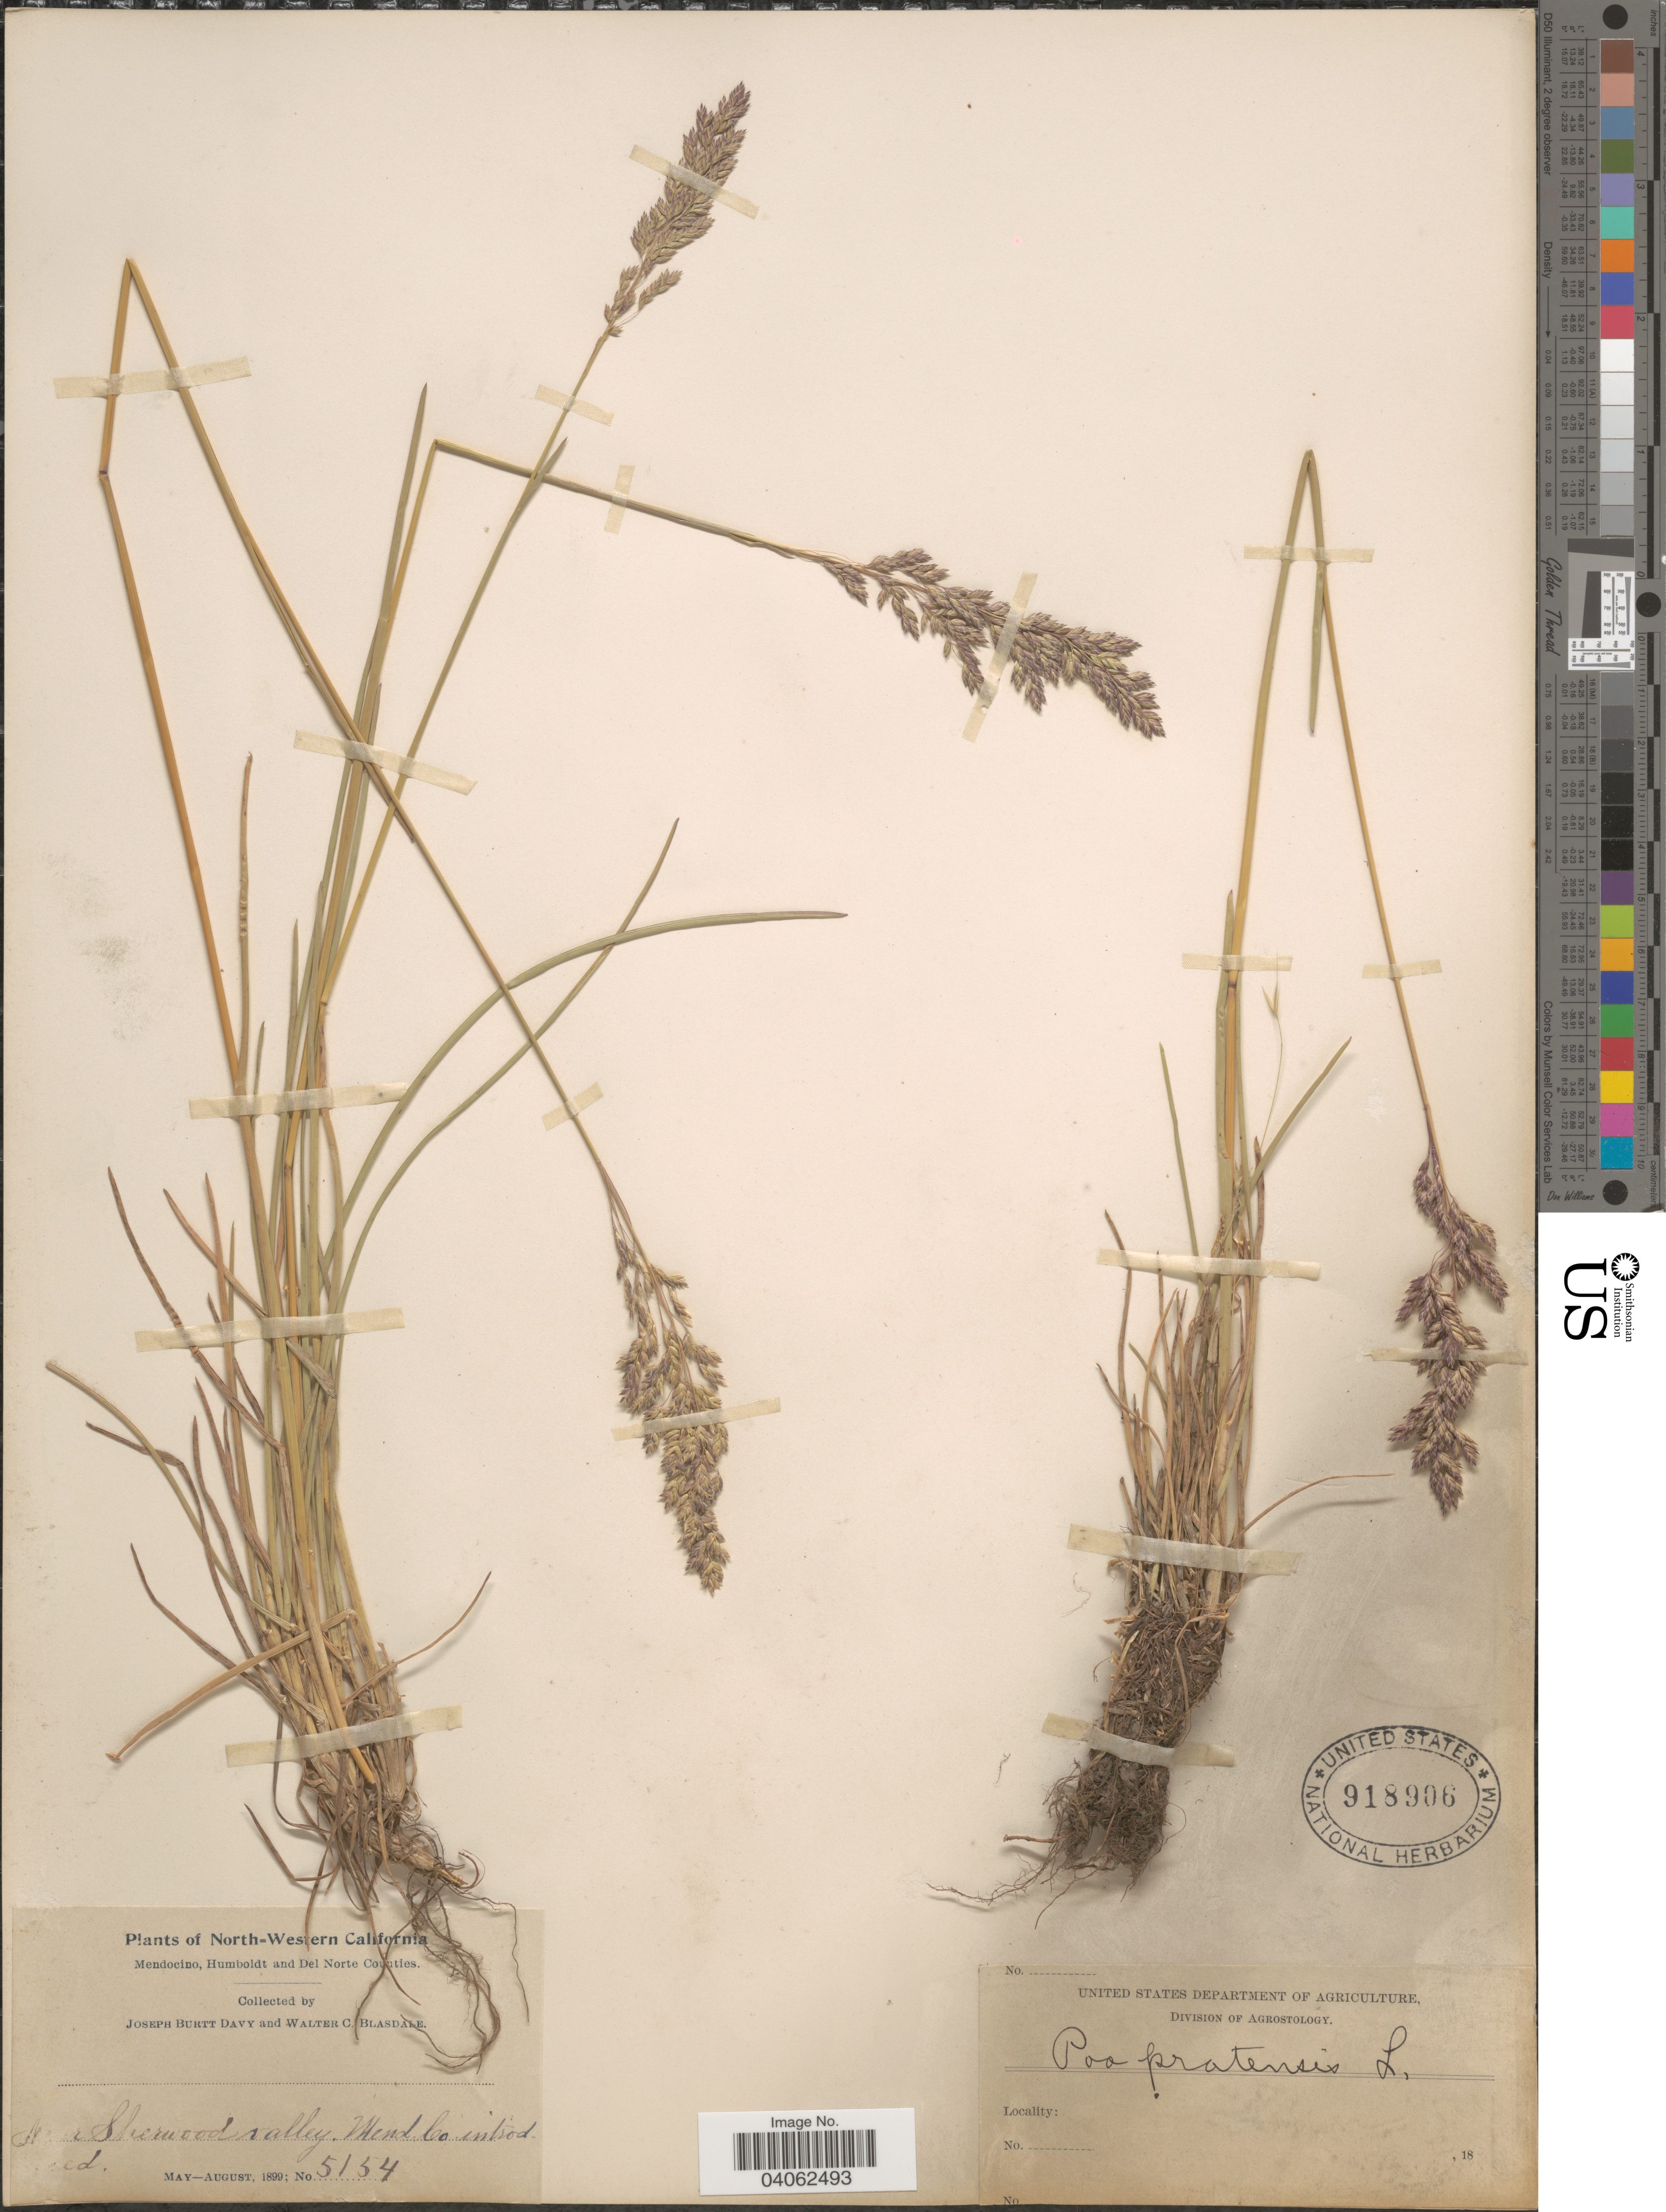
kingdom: Plantae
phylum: Tracheophyta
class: Liliopsida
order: Poales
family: Poaceae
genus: Poa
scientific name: Poa pratensis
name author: L.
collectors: J. Burtt Davy & W. Blasdale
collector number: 5154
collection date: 1899-05/1899-08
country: United States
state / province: California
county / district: Mendocino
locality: North-Western California. Near Sherwood valley, Mendocino Co.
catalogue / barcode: US 918906